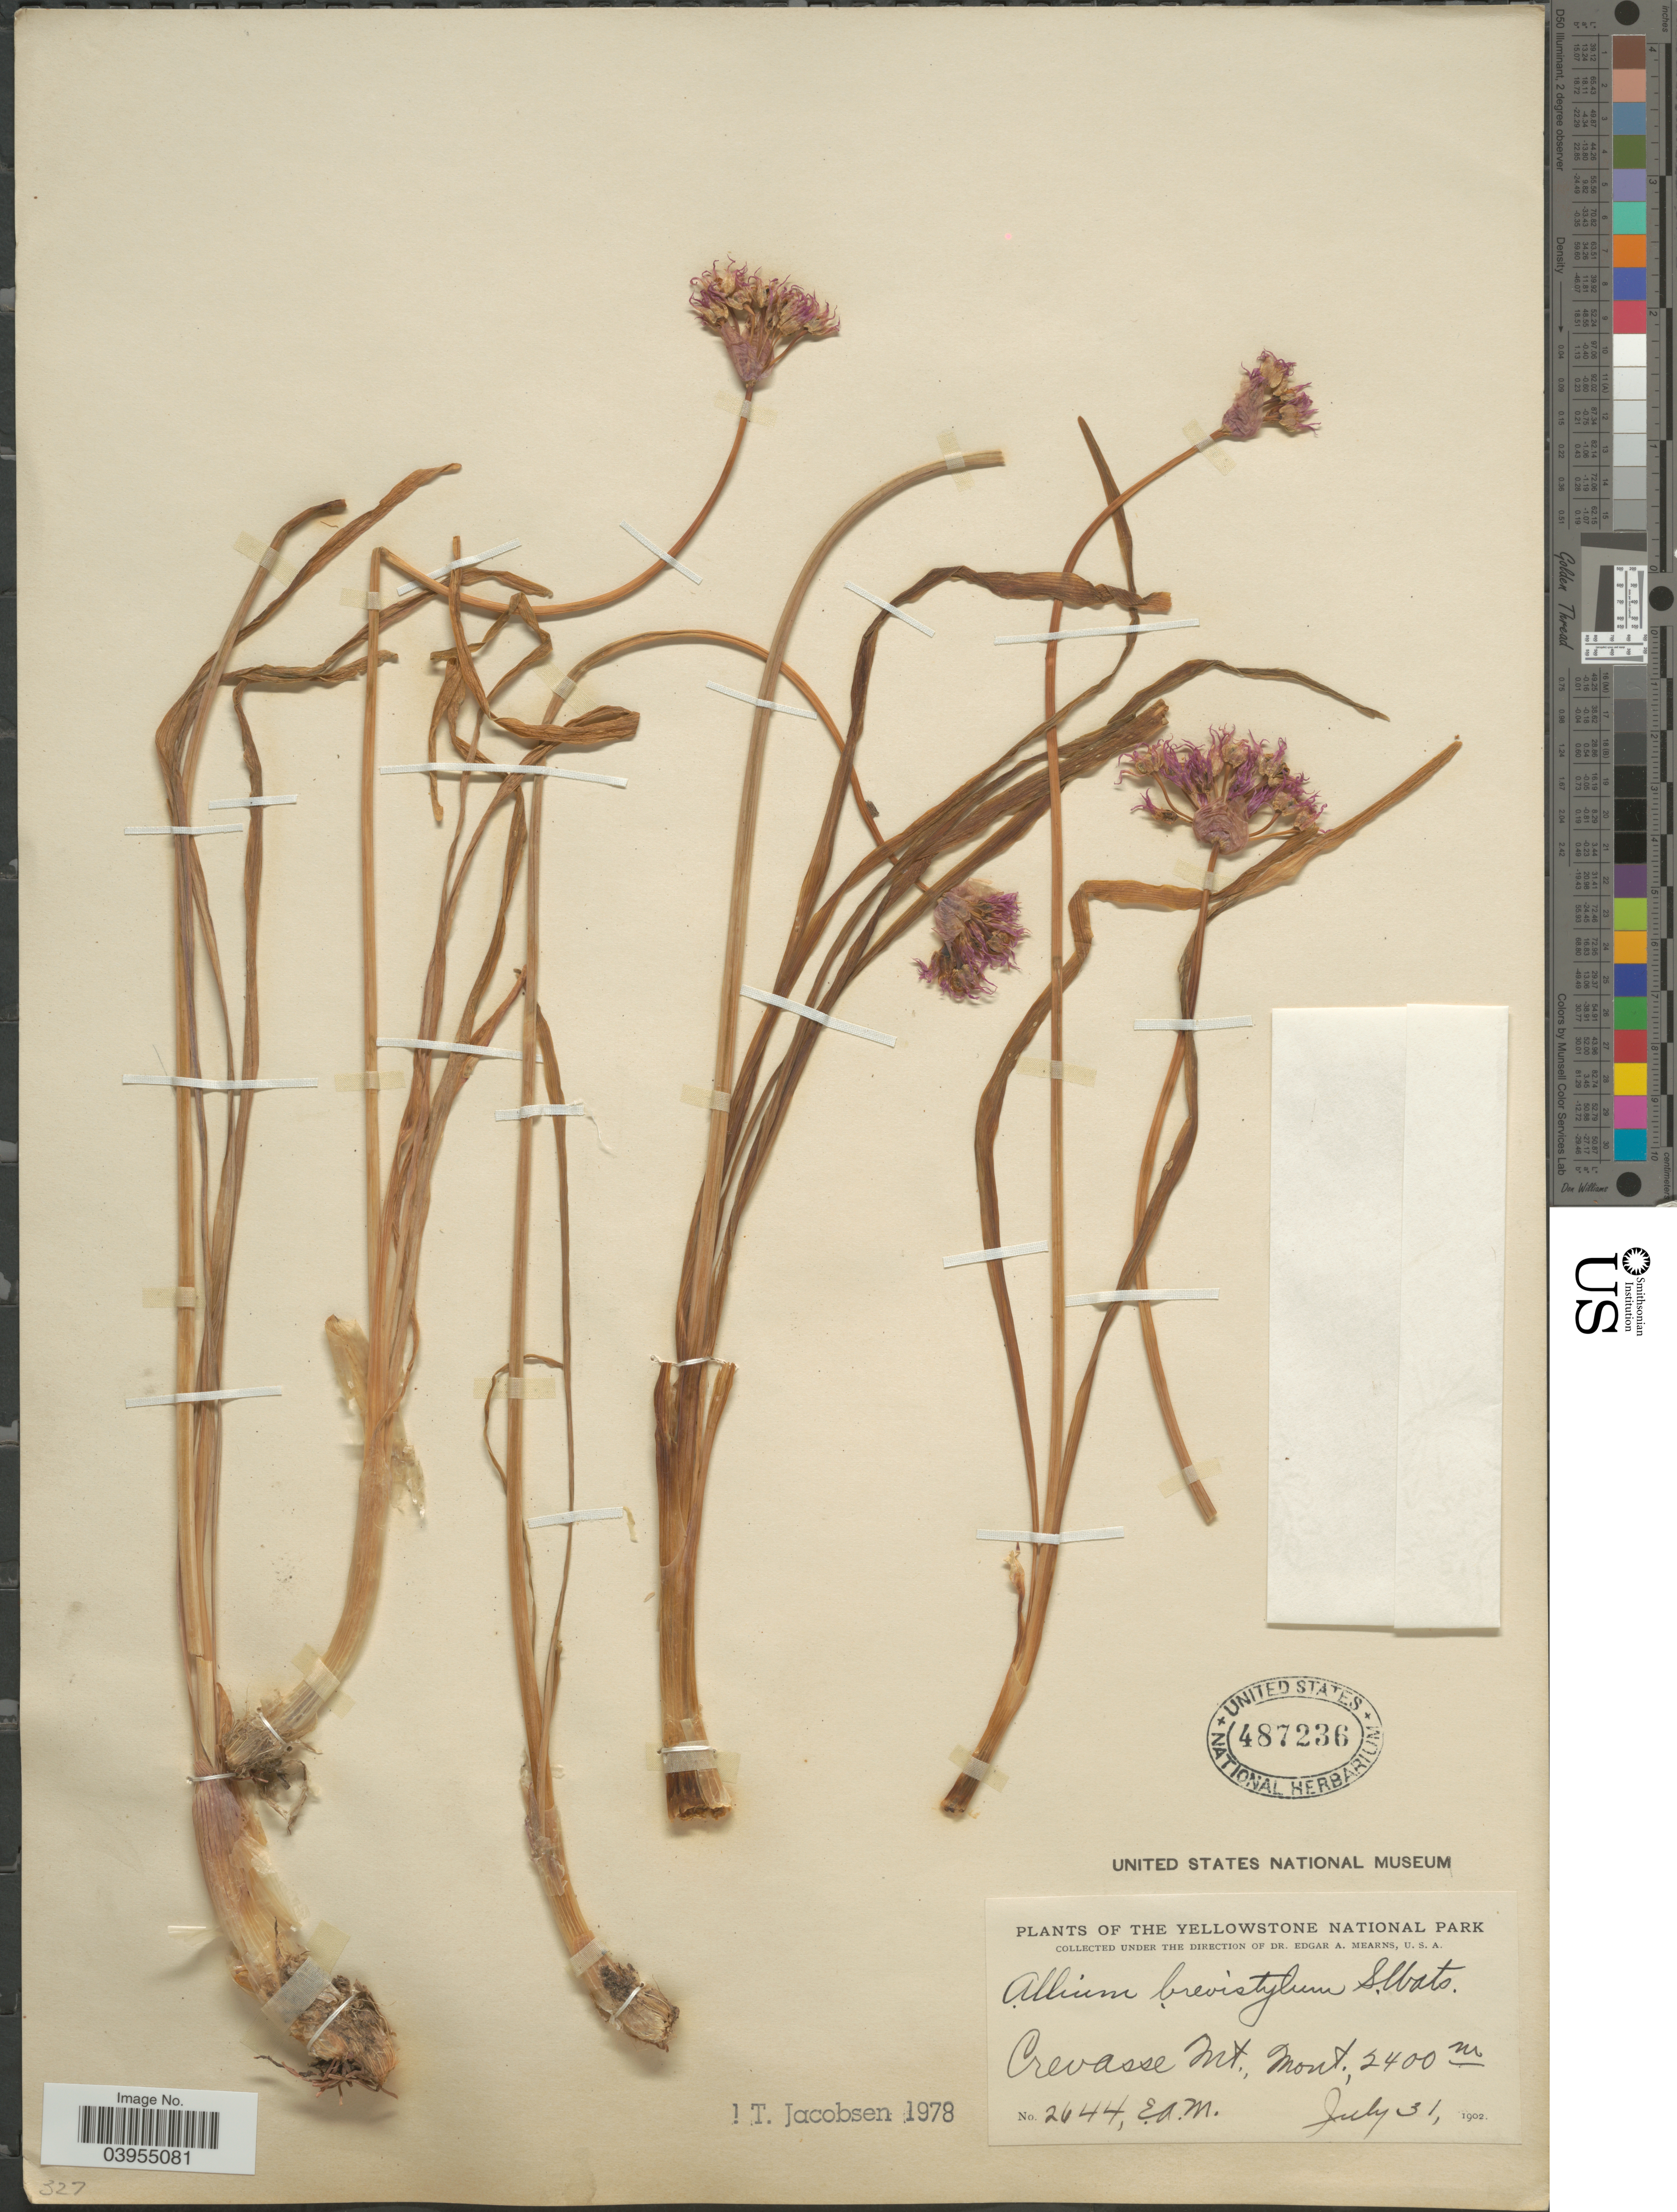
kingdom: Plantae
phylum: Tracheophyta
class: Liliopsida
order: Asparagales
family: Amaryllidaceae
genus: Allium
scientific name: Allium brevistylum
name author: S. Watson in C. King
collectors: E. A. Mearns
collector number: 2644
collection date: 1902-07-31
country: United States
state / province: Montana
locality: The Yellowstone National Park. Crevasse Mt.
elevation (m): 2400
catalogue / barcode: US 487236